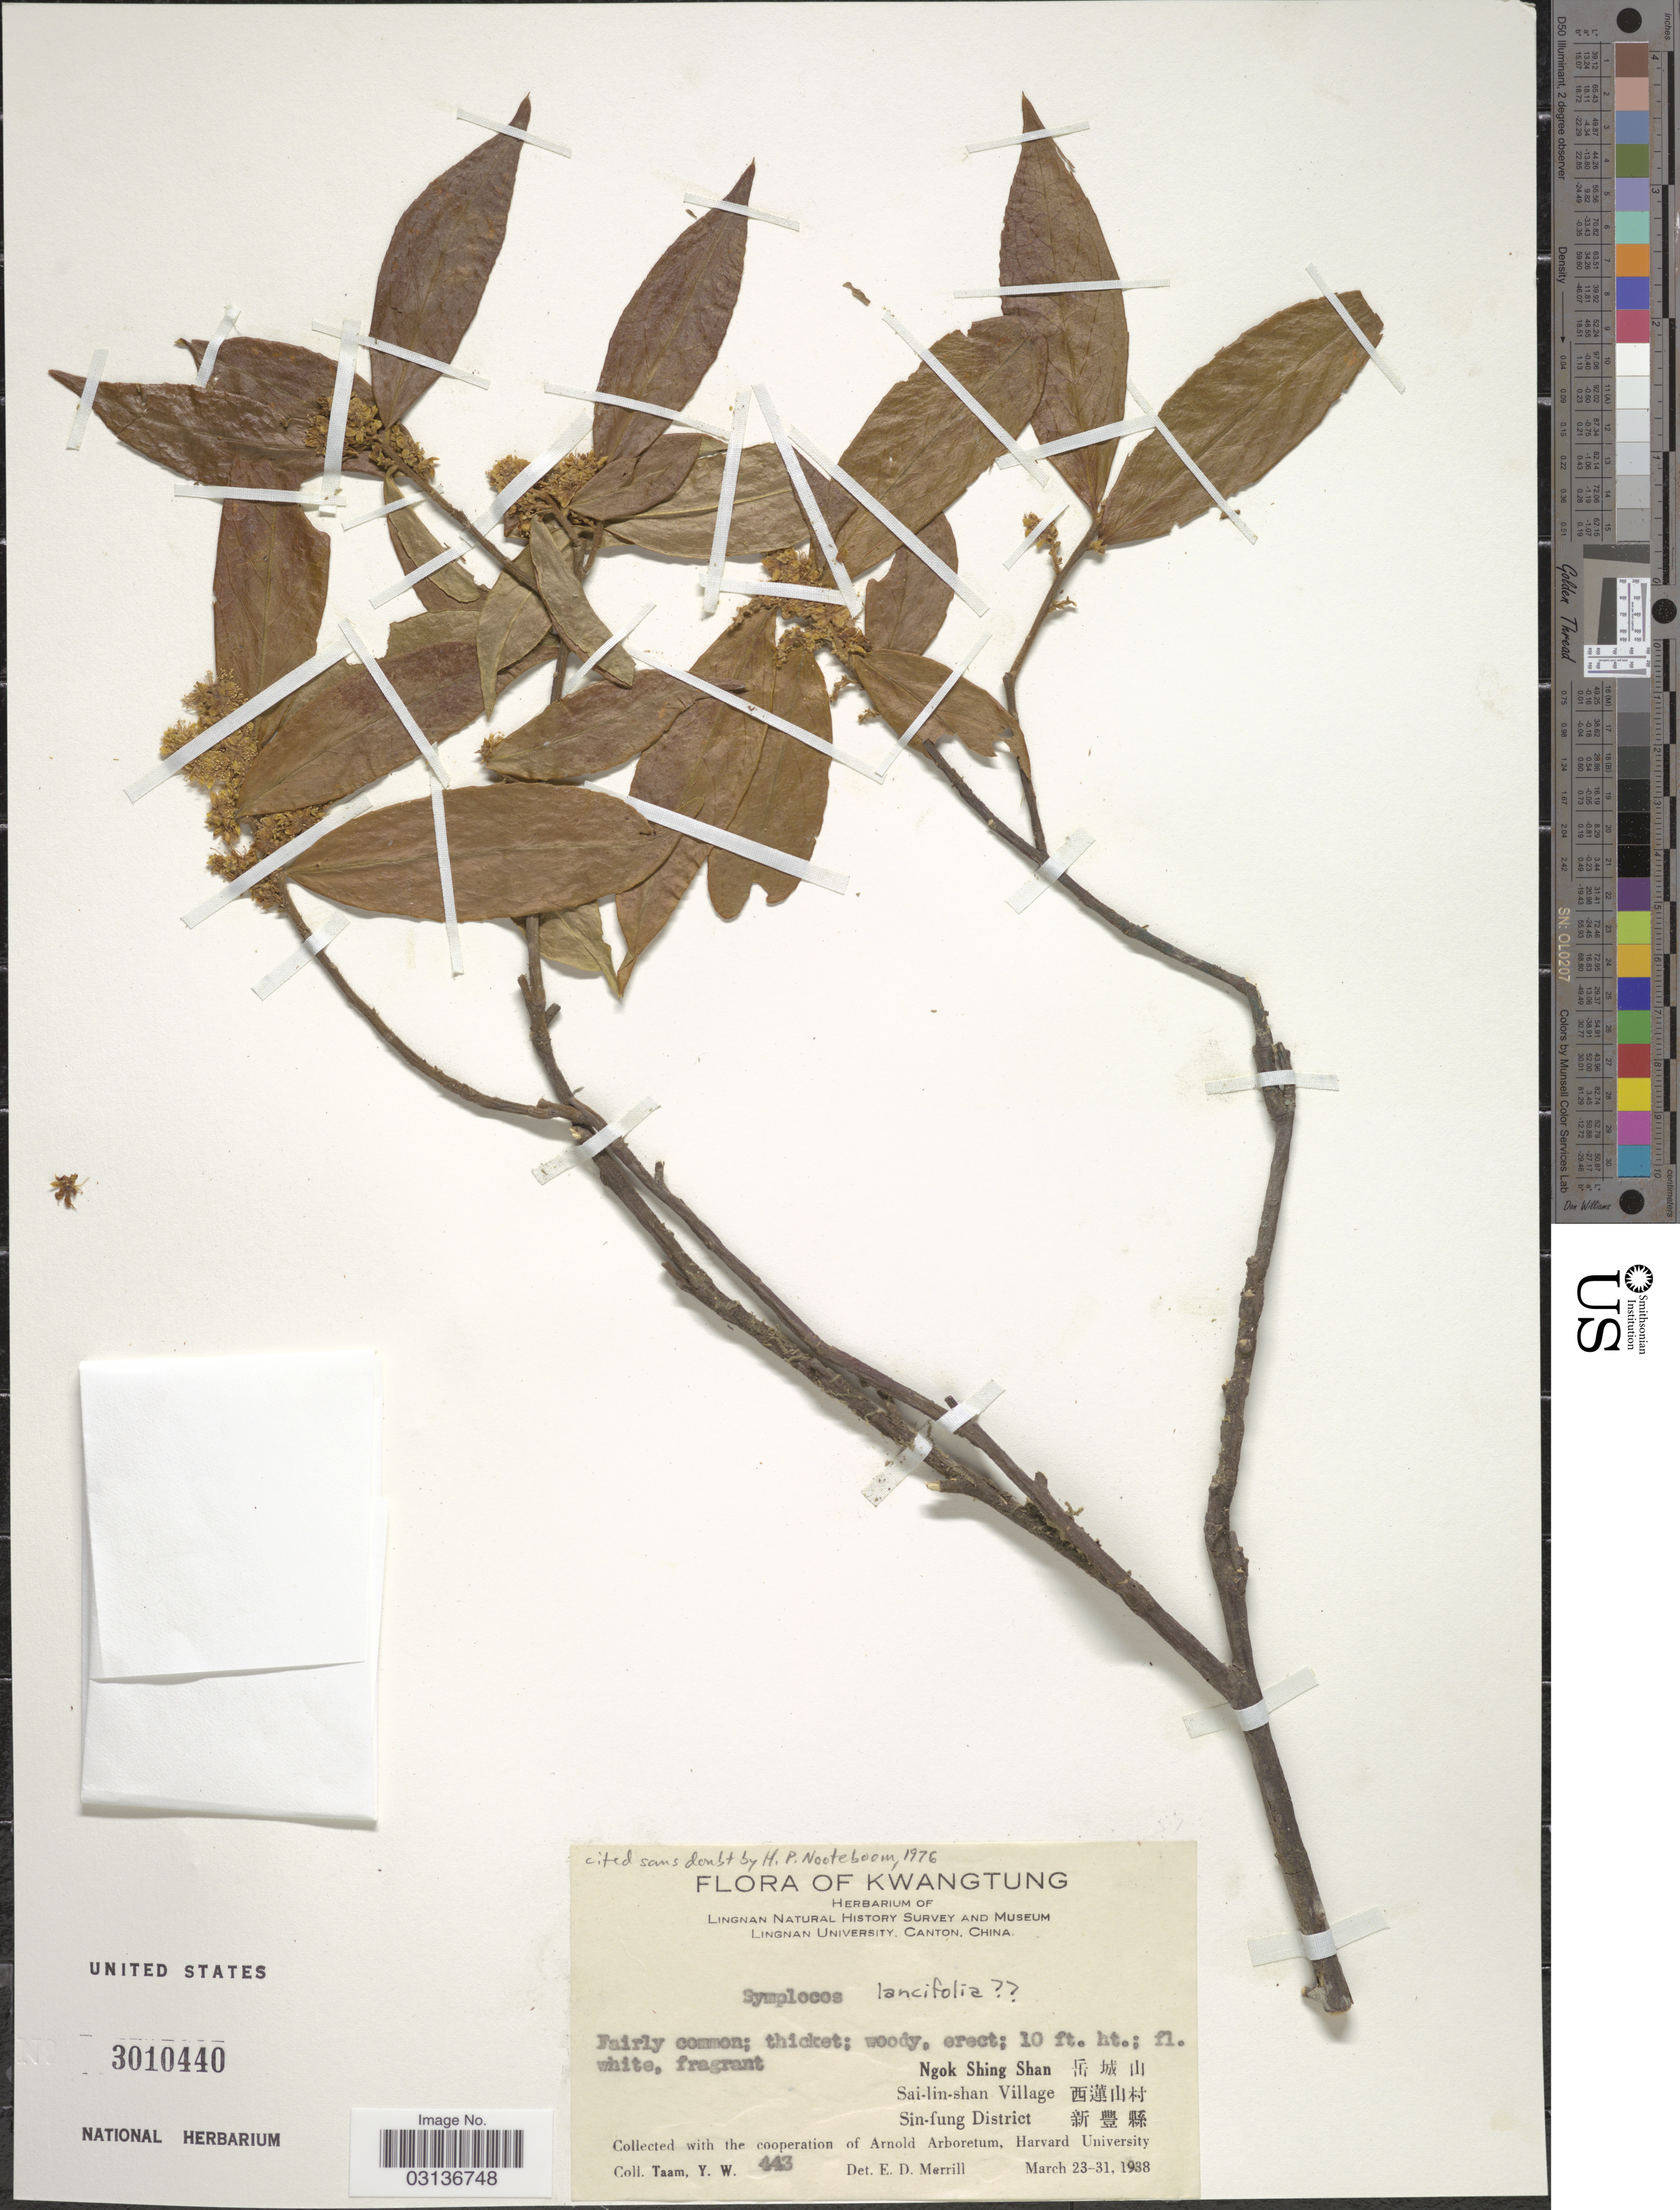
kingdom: Plantae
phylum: Tracheophyta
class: Magnoliopsida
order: Ericales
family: Symplocaceae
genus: Symplocos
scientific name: Symplocos lancifolia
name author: Siebert & Zucc.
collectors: Y. W. Taam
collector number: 443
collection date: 1938-03-23/1938-03-31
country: China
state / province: Guangdong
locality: Kwatung.Ngok Shing Shan Sai-lin-shan Village Sin-fung District .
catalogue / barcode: US 3010440